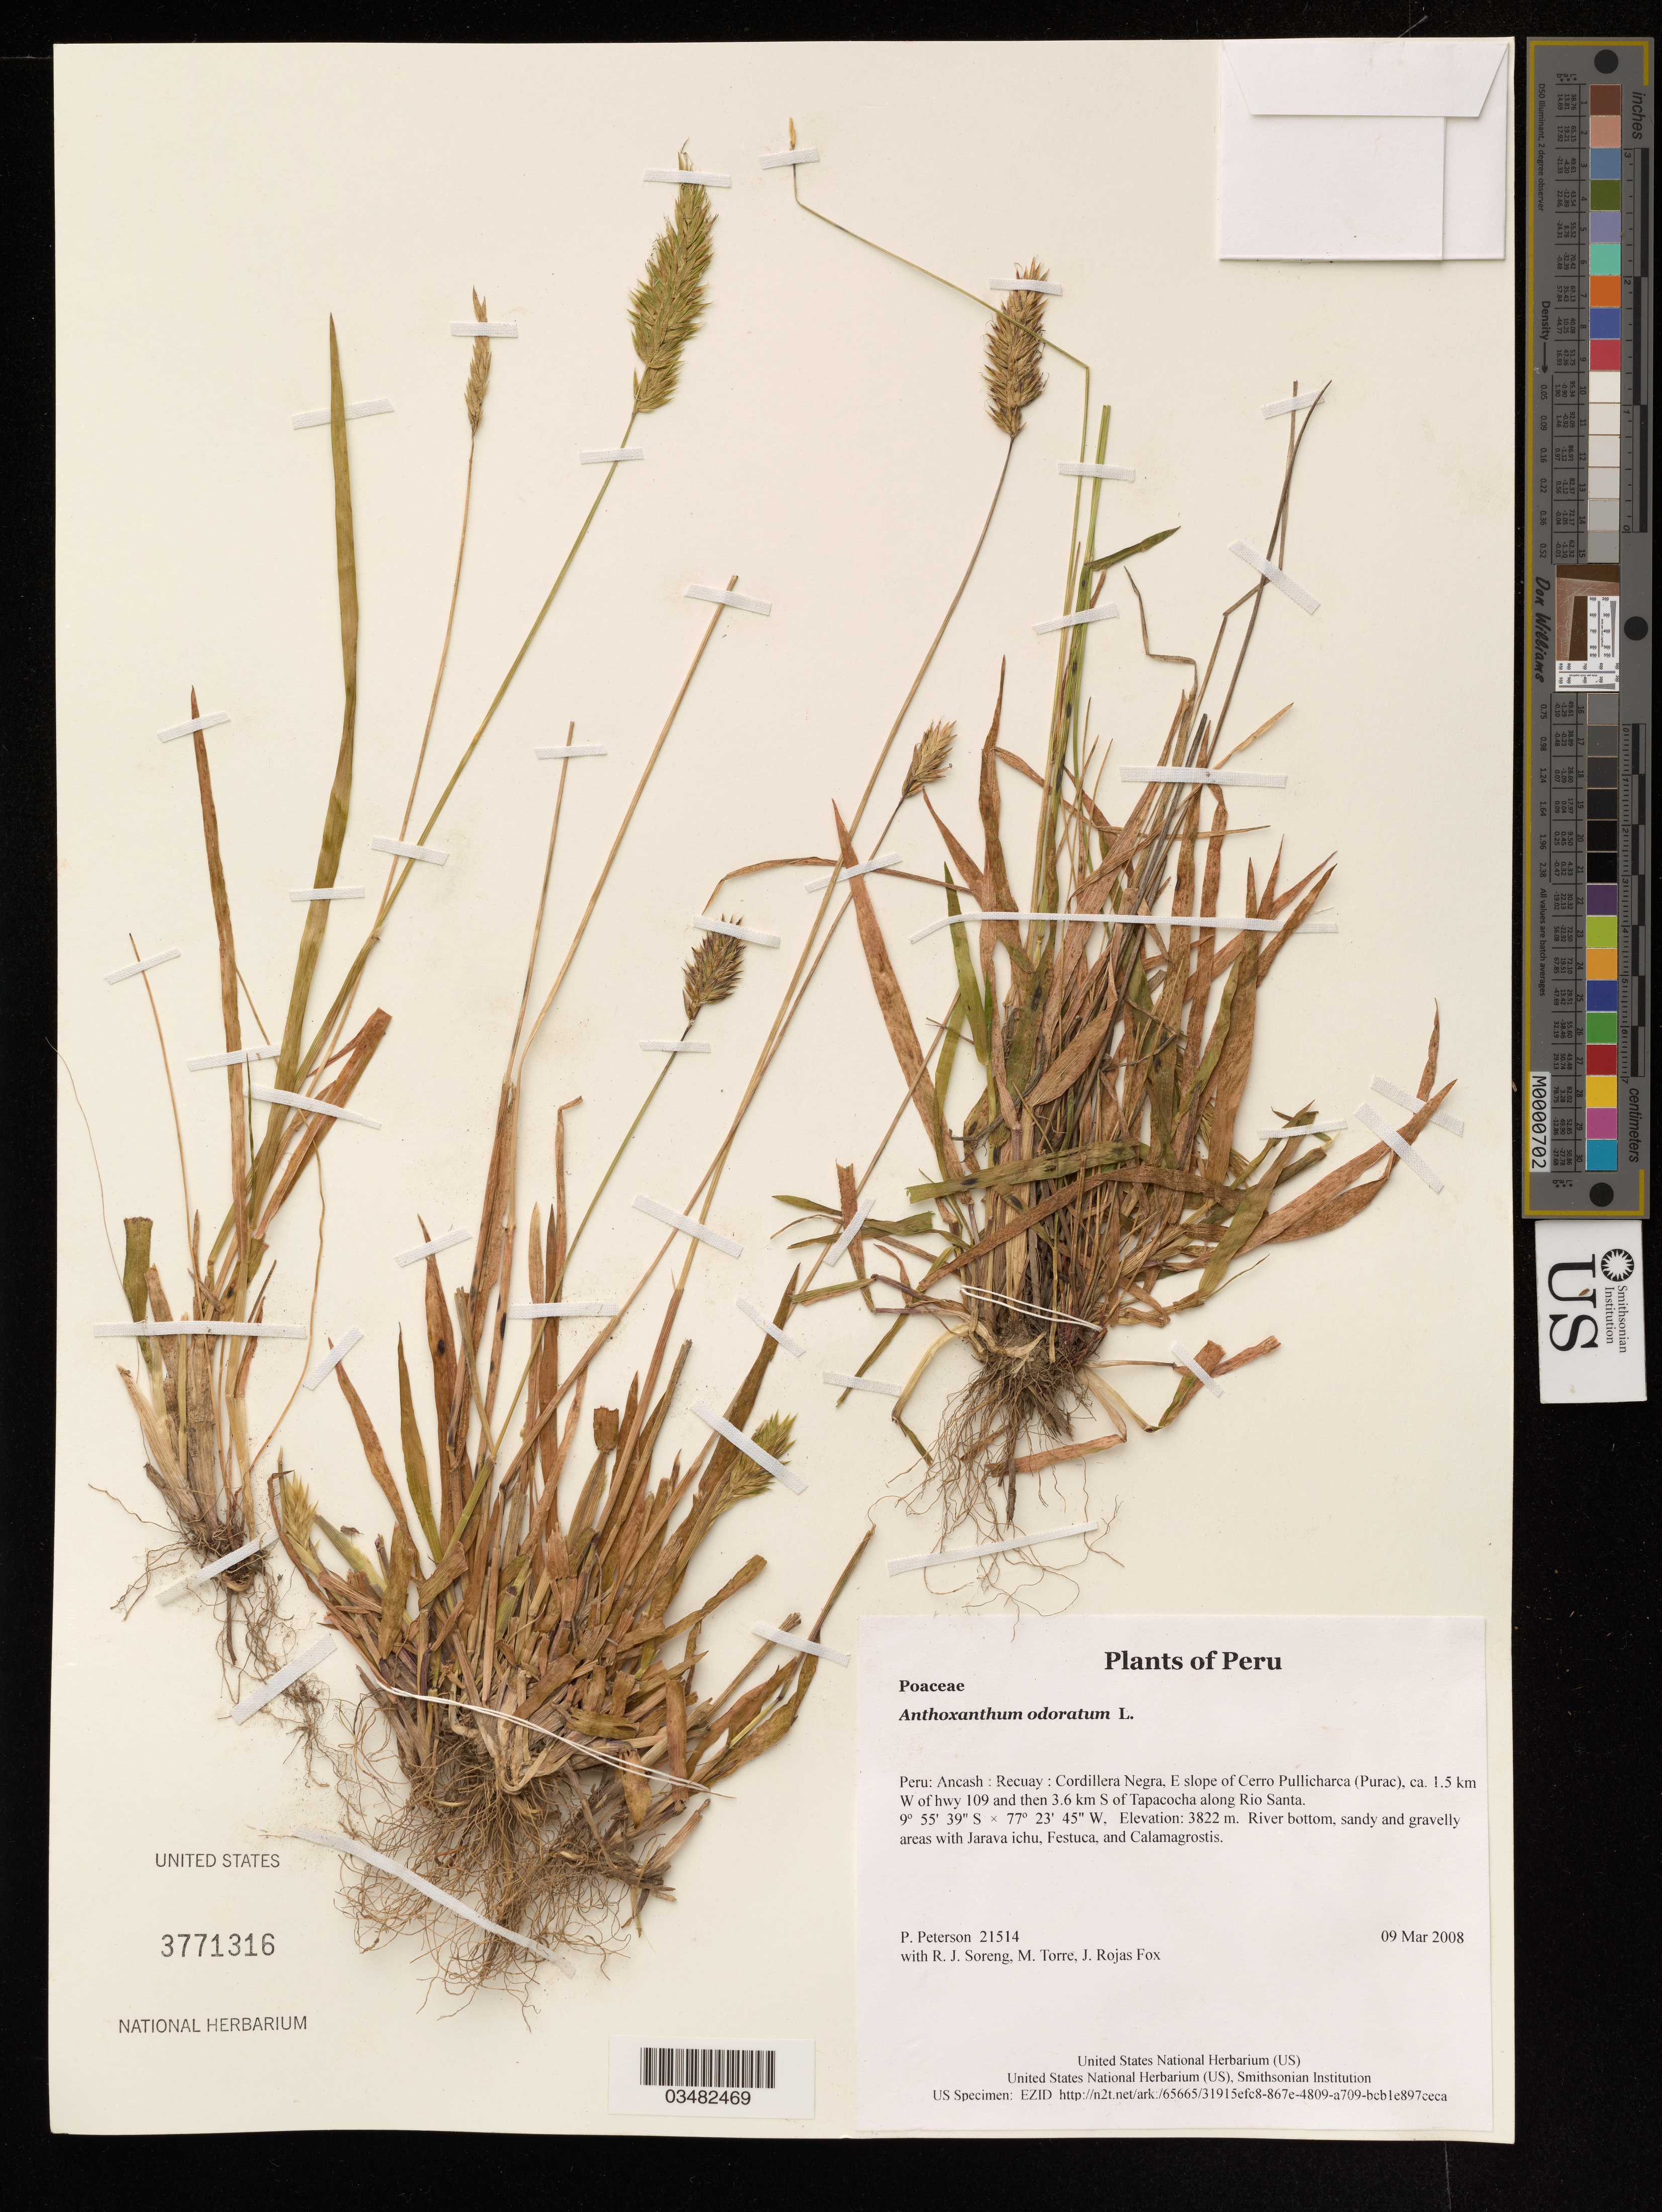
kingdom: Plantae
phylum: Tracheophyta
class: Liliopsida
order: Poales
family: Poaceae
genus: Anthoxanthum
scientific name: Anthoxanthum odoratum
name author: L.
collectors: P. M. Peterson, R. J. Soreng, M. Torre & J. Rojas Fox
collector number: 21514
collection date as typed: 09 Mar 2008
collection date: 2008-03-09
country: Peru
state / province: Ancash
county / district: Recuay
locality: Cordillera Negra, E slope of Cerro Pullicharca (Purac), ca. 1.5 km W of hwy 109 and then 3.6 km S of Tapacocha along Rio Santa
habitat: River bottom, sandy and gravelly areas with Jarava ichu, Festuca, and Calamagrostis.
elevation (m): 3822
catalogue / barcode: US 3771316